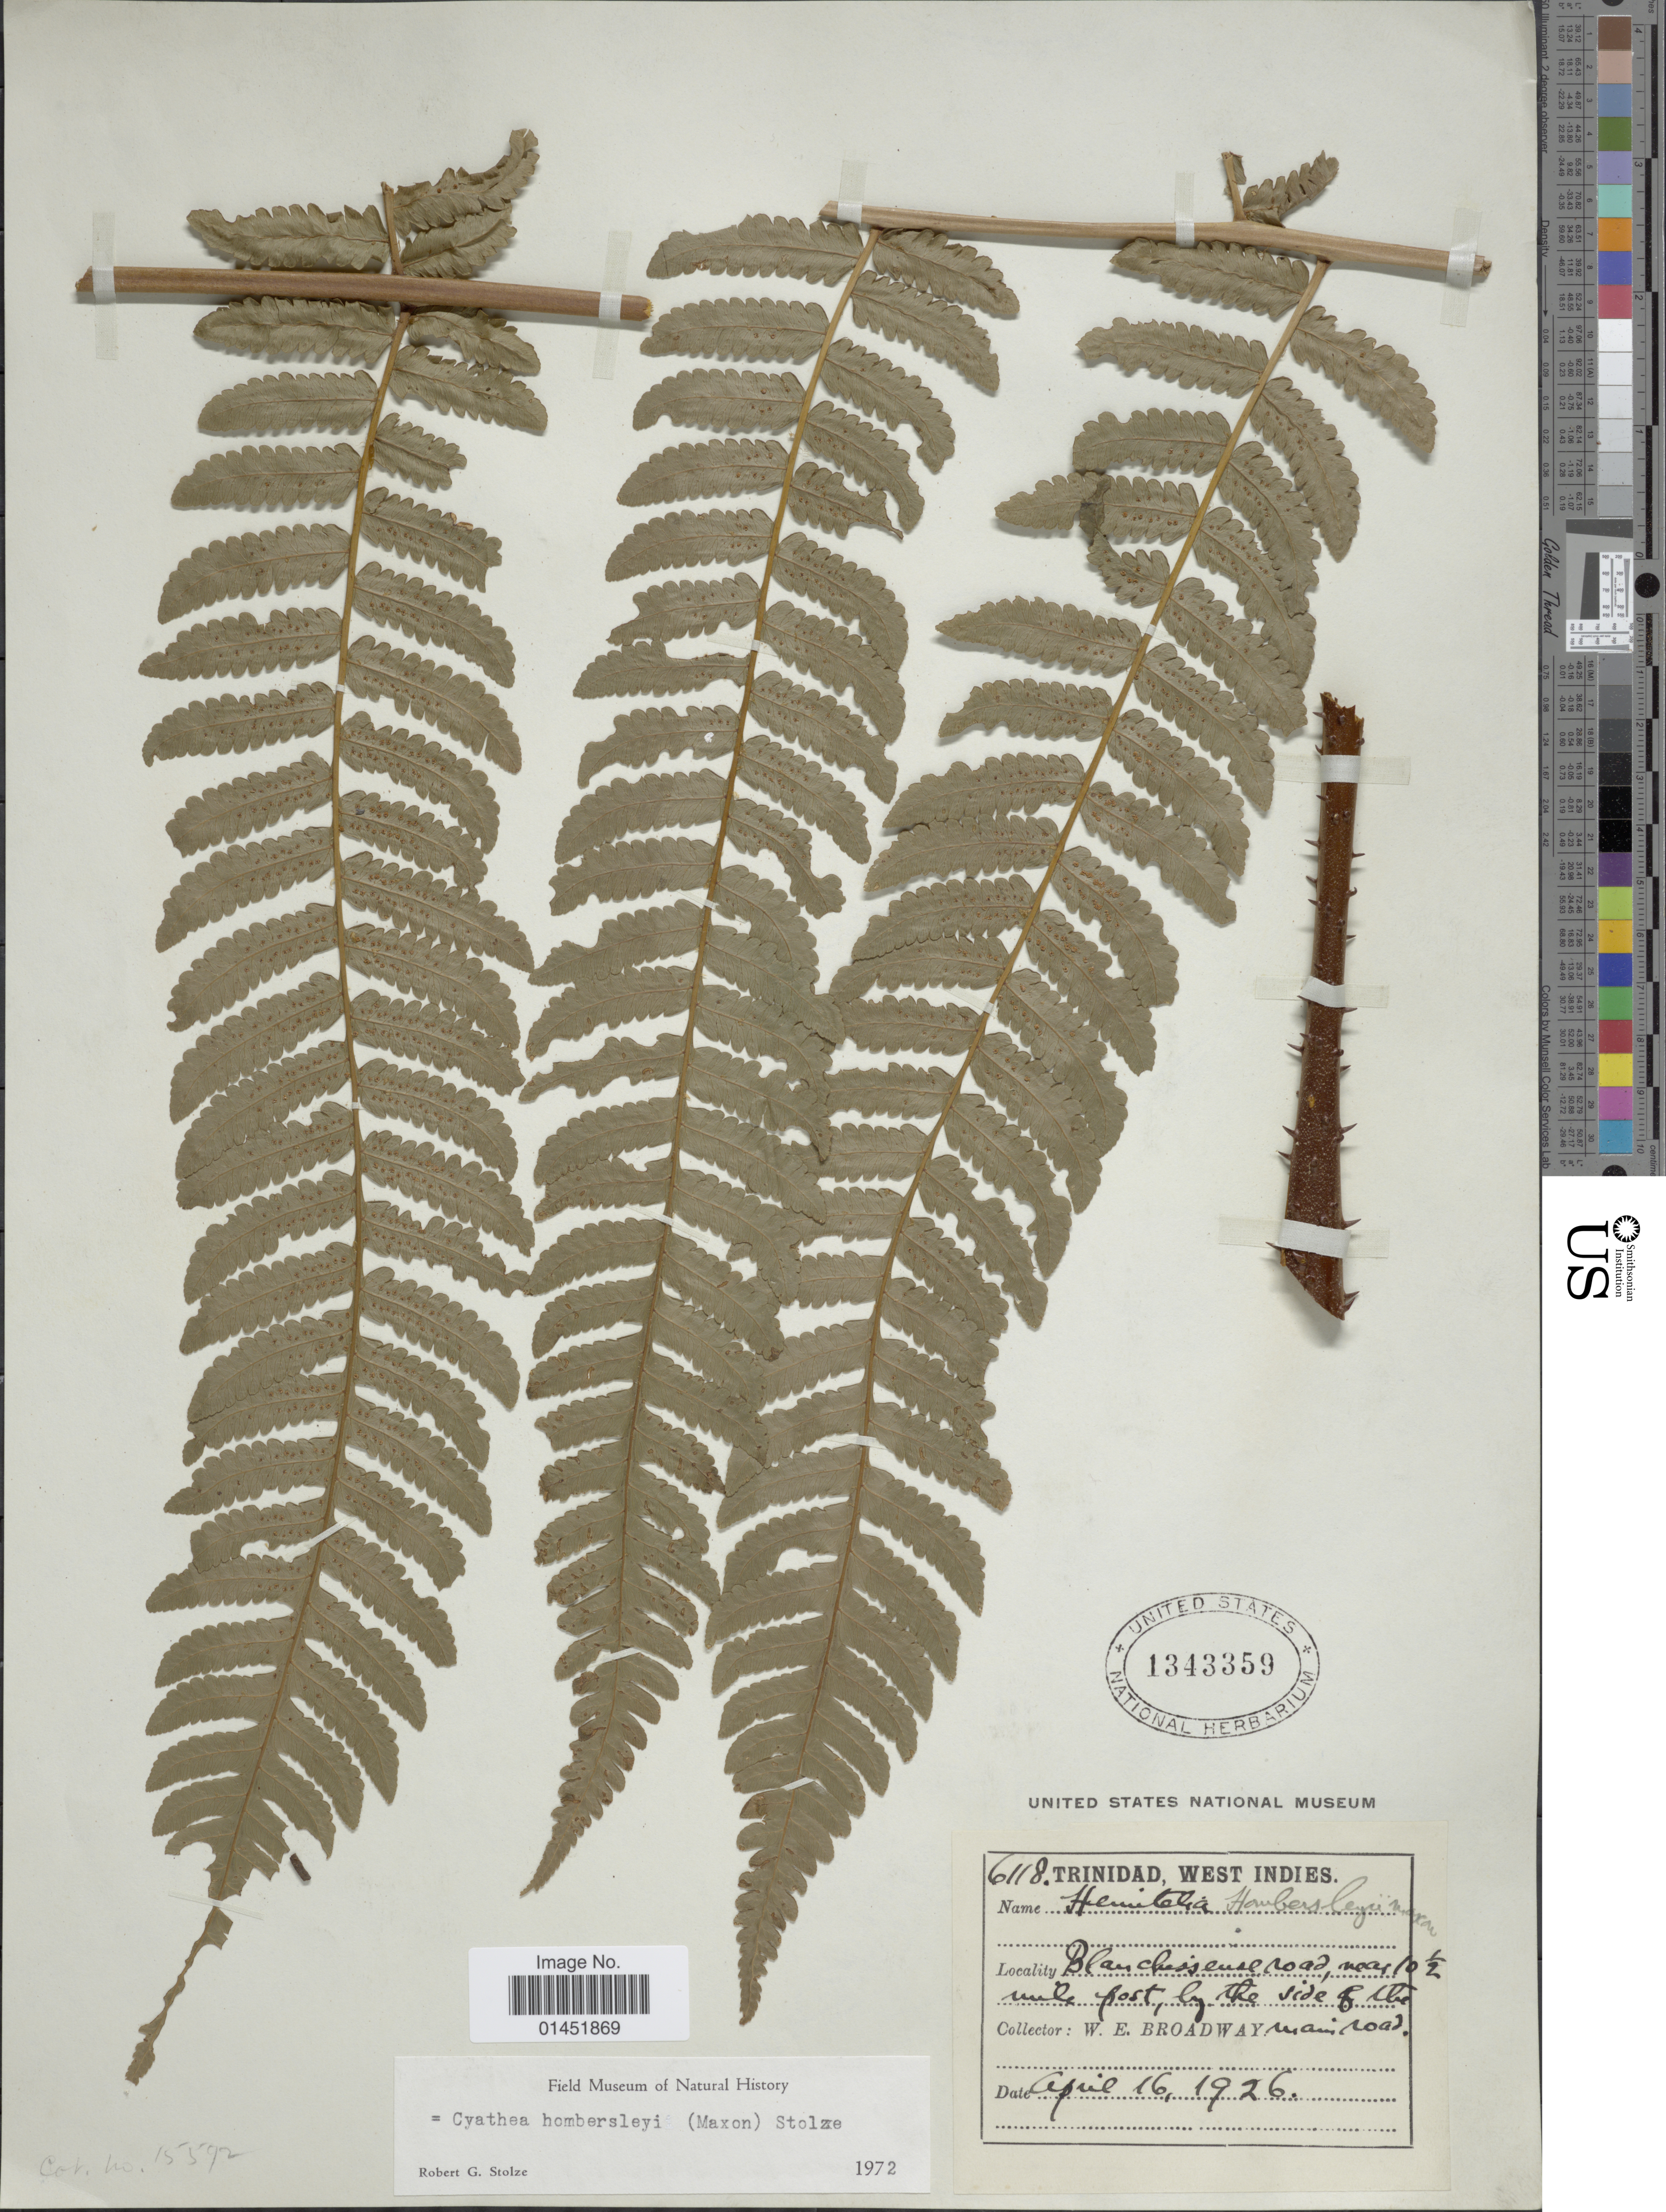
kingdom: Plantae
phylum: Tracheophyta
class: Polypodiopsida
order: Cyatheales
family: Cyatheaceae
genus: Cyathea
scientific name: Cyathea hombersleyi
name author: (Maxon) Stolze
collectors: W. E. Broadway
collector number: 6118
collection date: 1926-04-16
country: Trinidad and Tobago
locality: Trinidad, West Indies, Blanchisseuse road, near 10½ mile post, by the side of the main road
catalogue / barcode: US 1343359